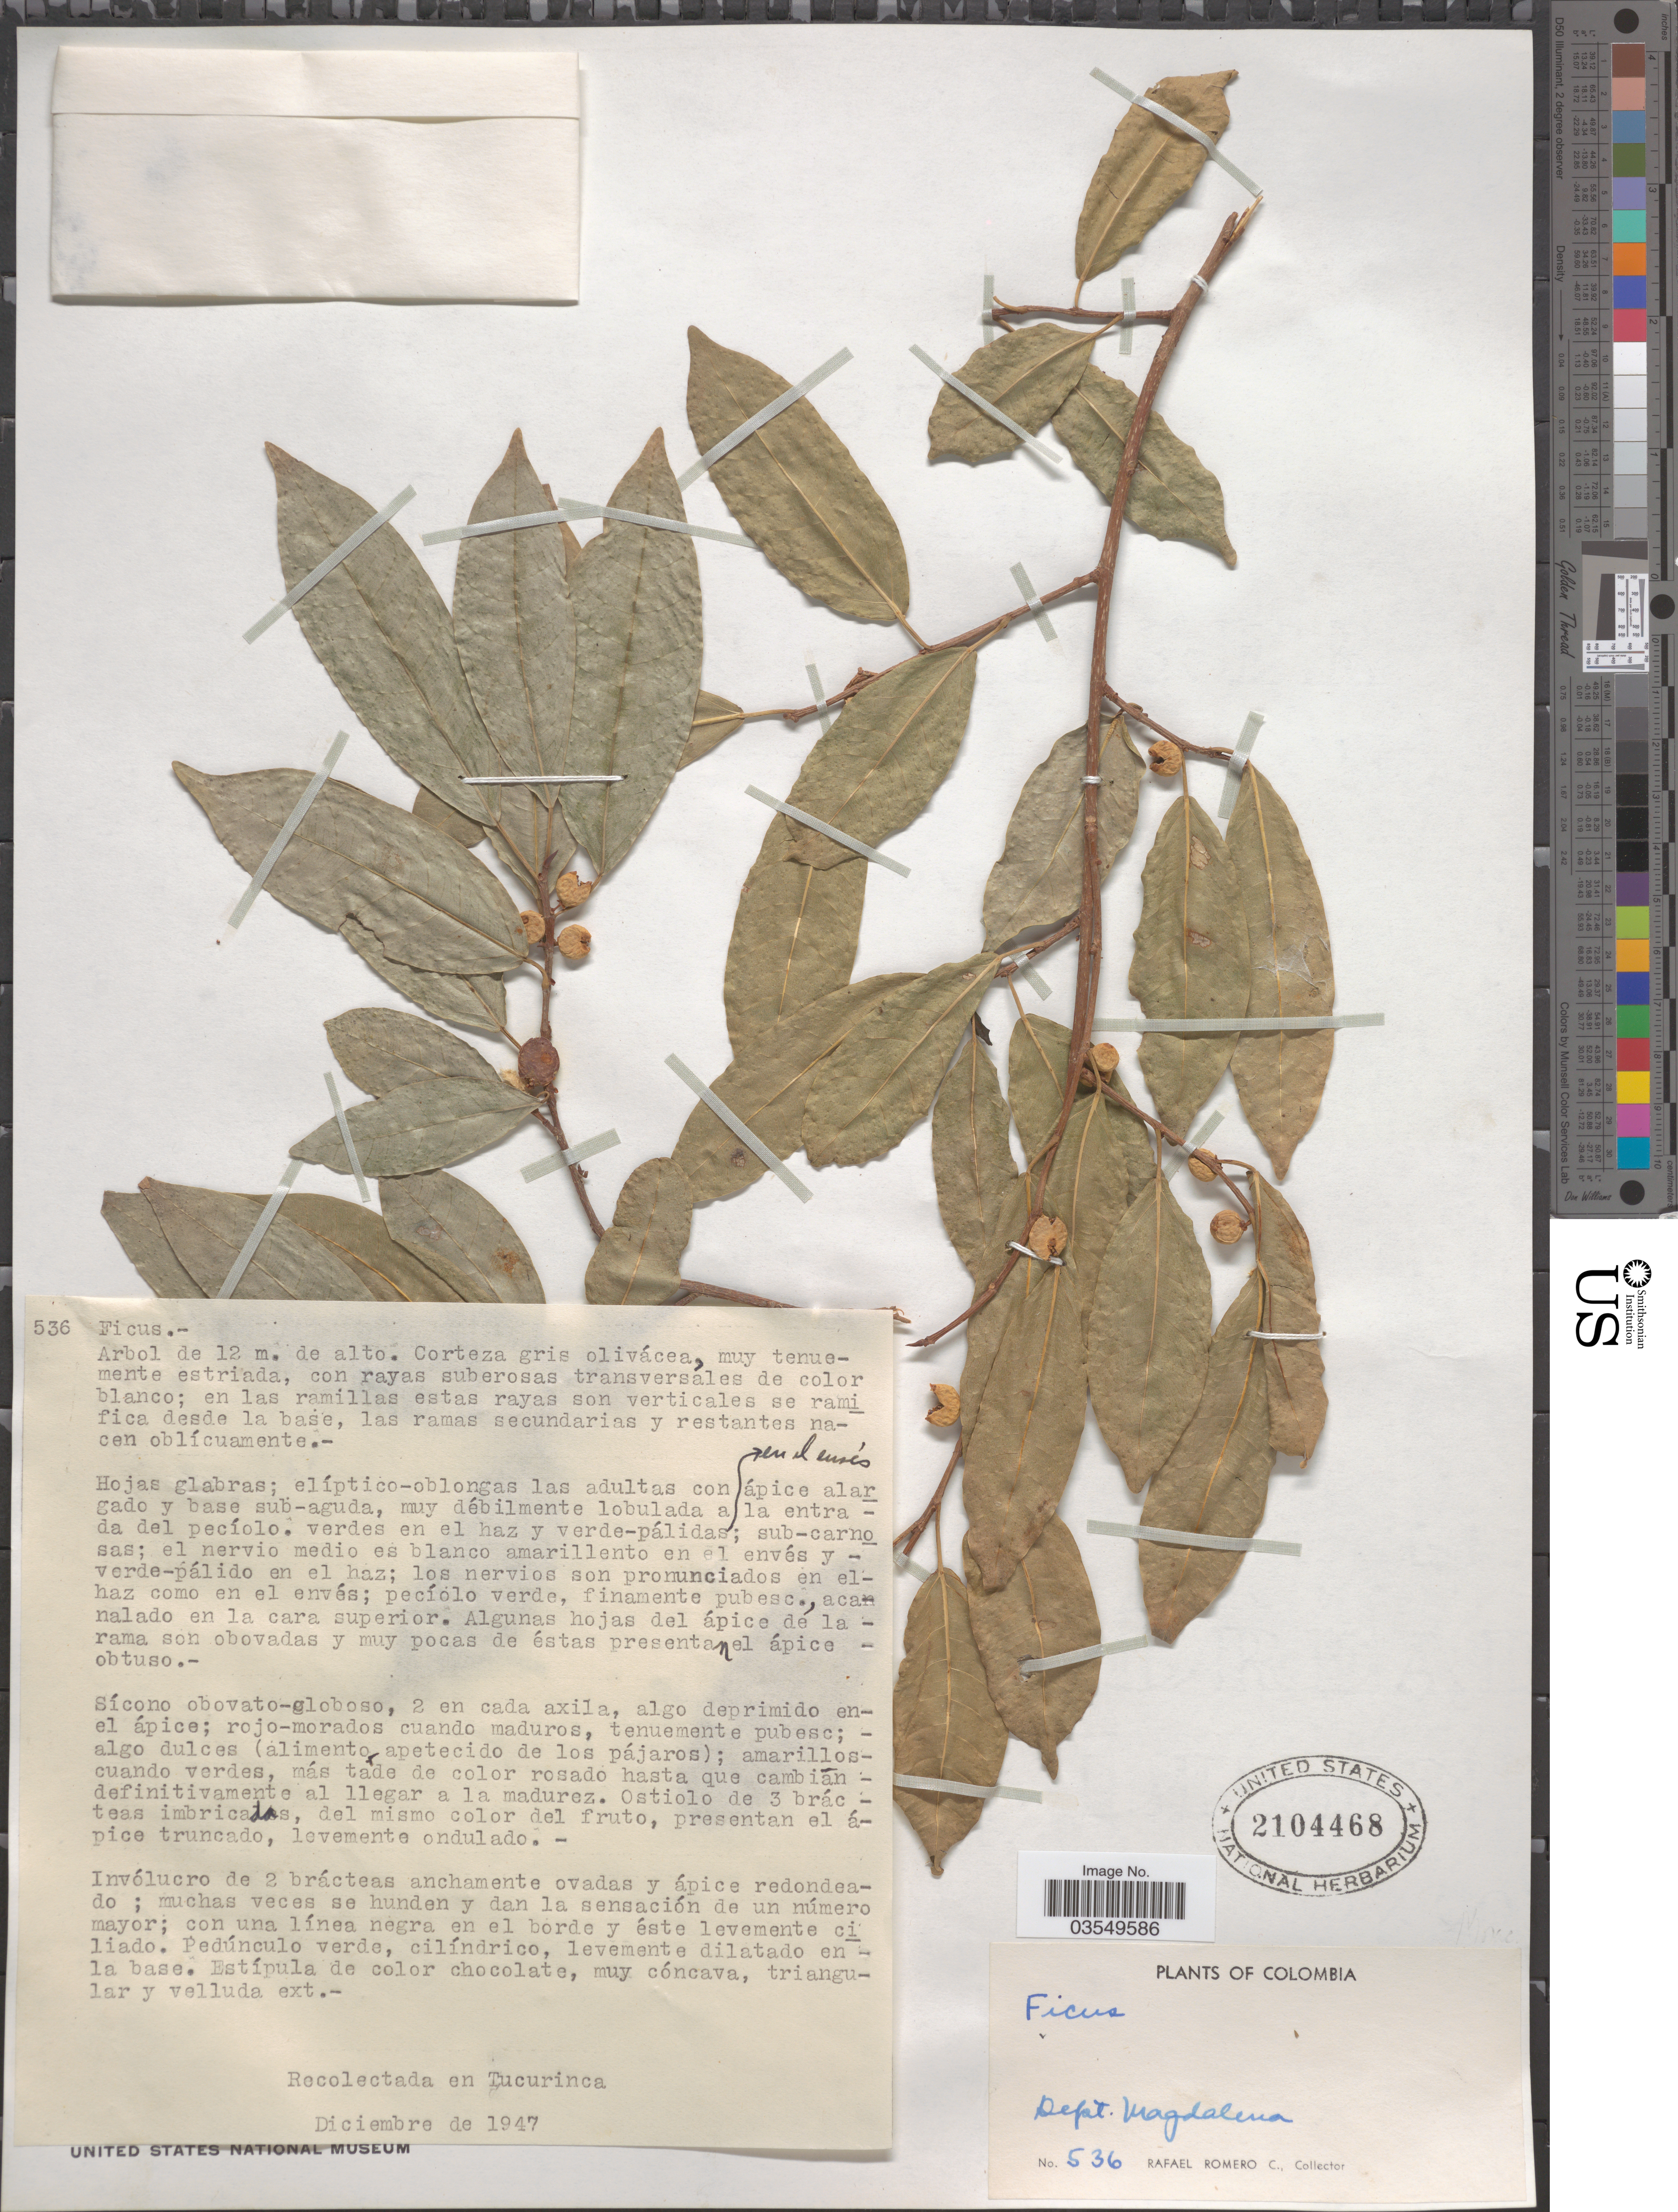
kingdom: Plantae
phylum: Tracheophyta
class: Magnoliopsida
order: Rosales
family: Moraceae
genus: Ficus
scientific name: Ficus sp.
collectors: R. Romero Castañeda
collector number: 536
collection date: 1947-12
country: Colombia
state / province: Magdalena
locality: En Tucurinca. Dept. Magdalena.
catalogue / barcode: US 2104468